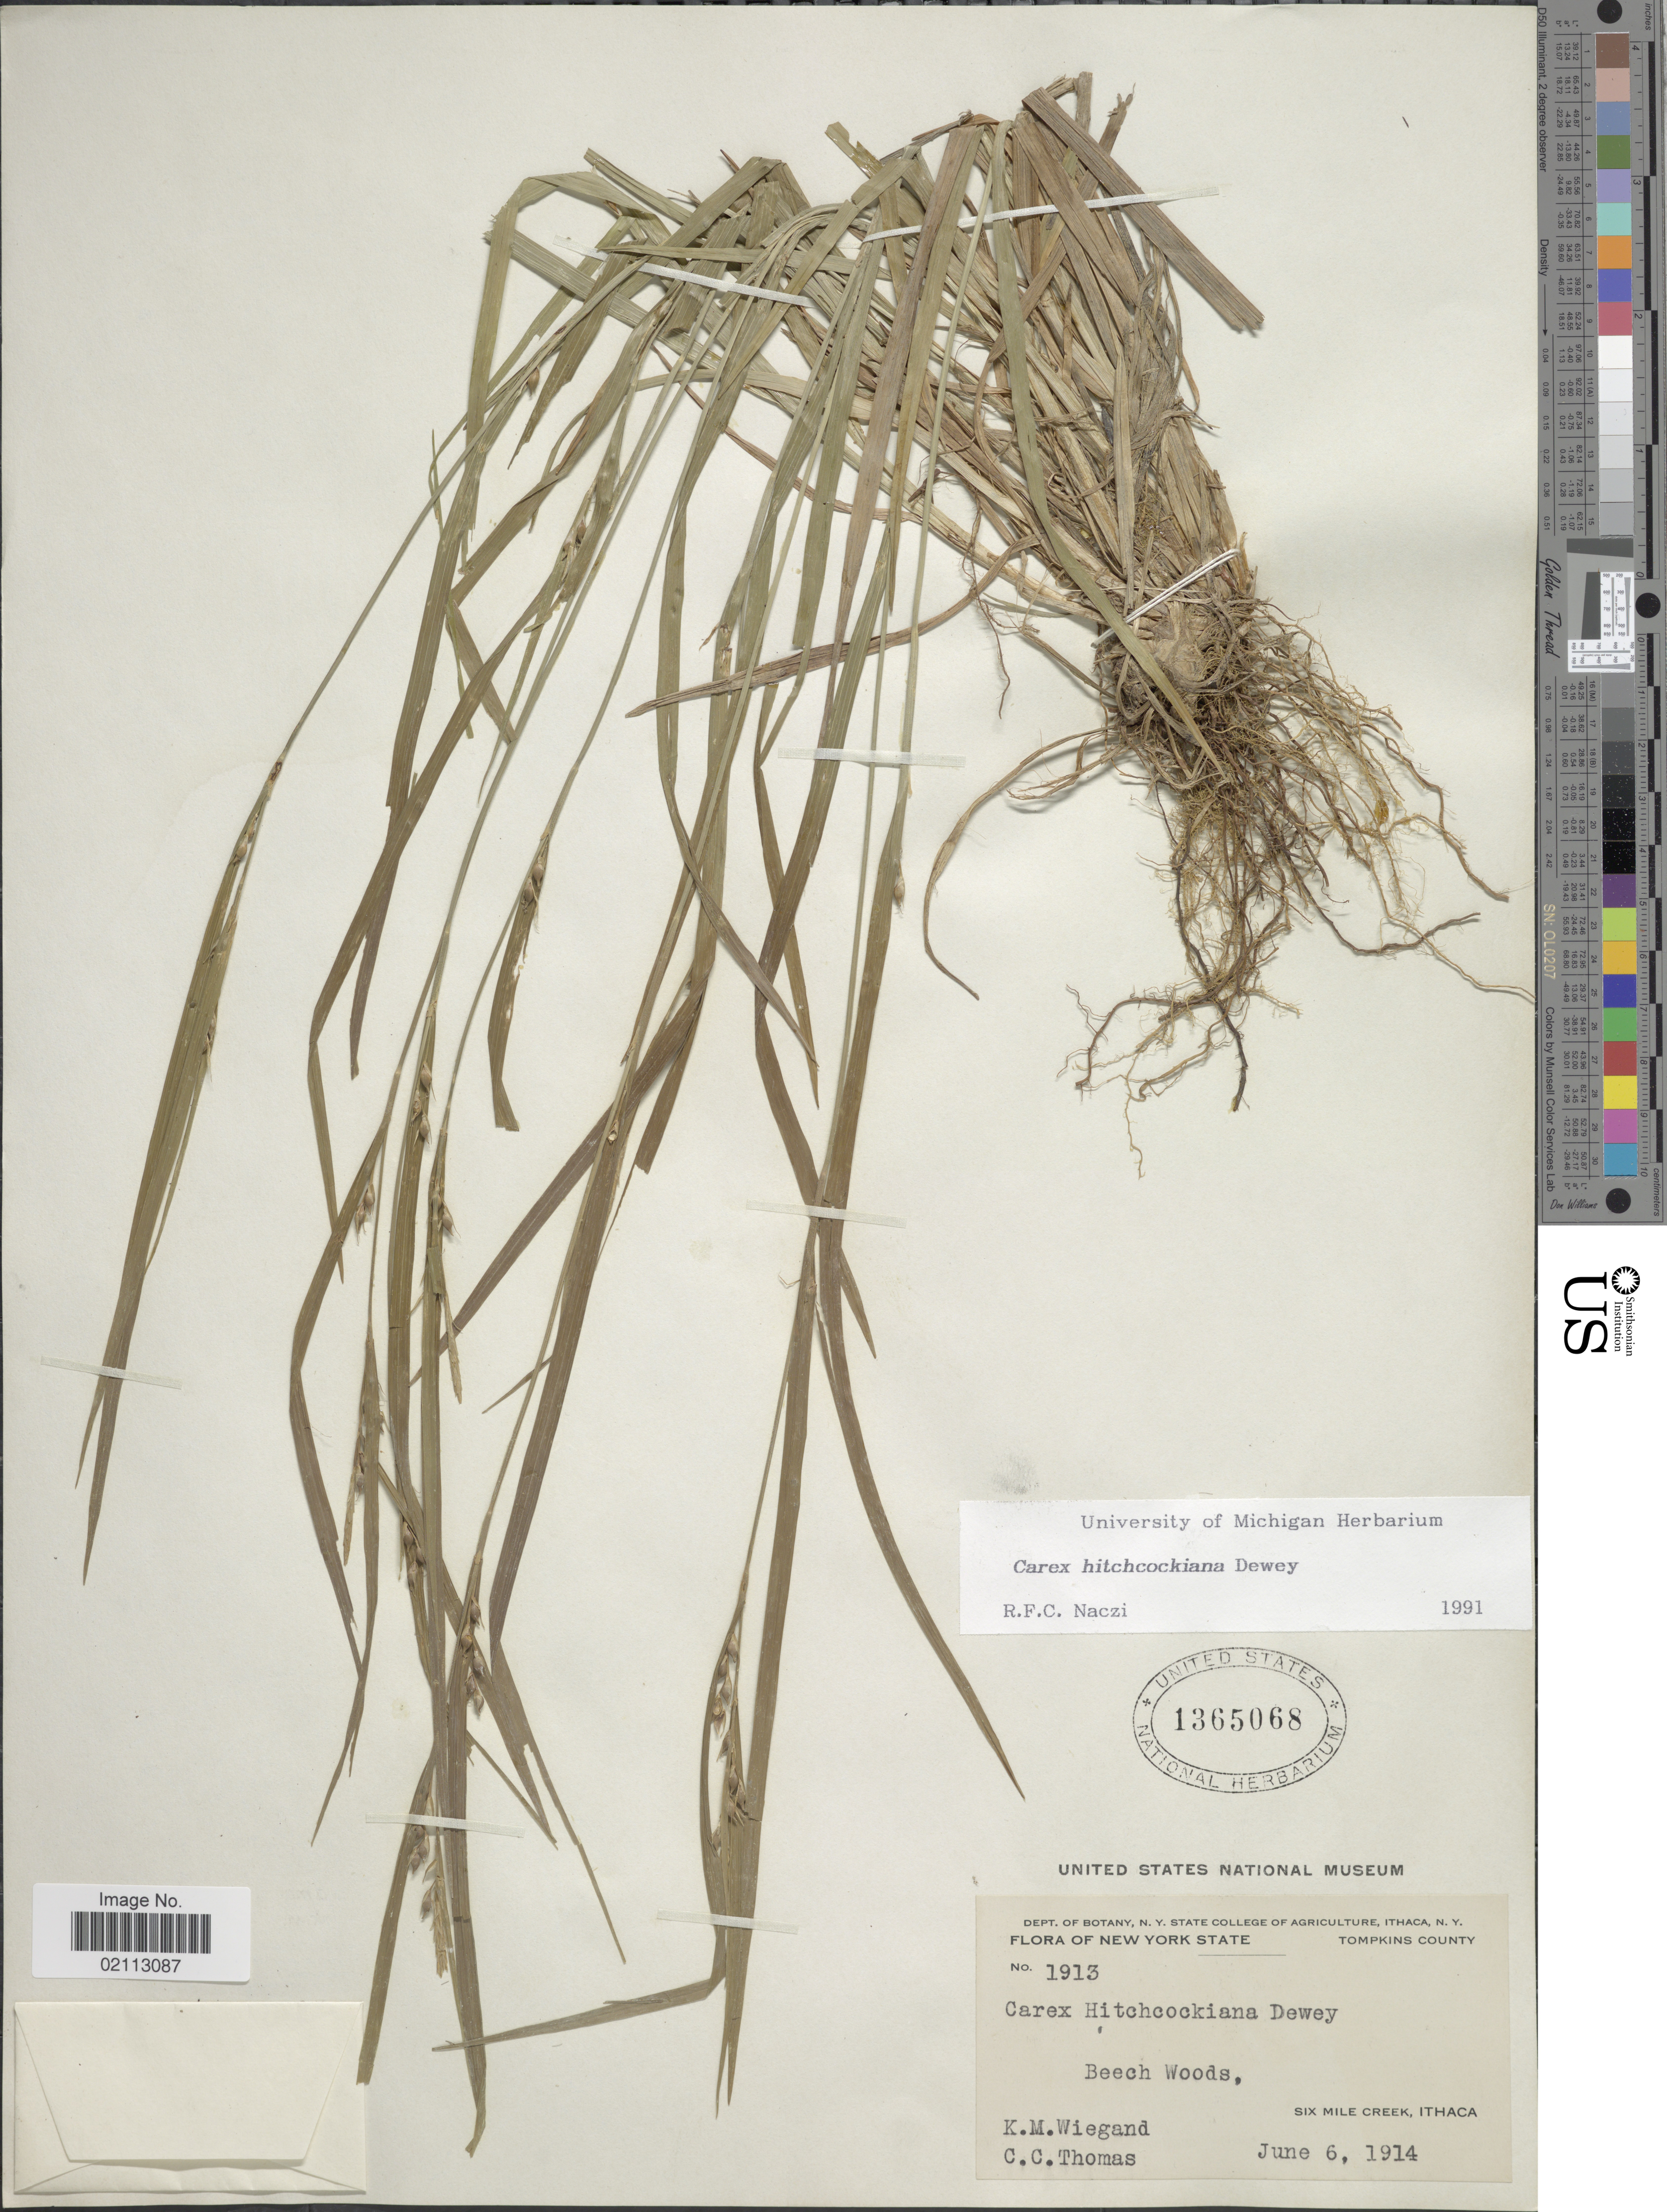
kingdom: Plantae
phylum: Tracheophyta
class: Liliopsida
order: Poales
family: Cyperaceae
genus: Carex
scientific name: Carex hitchcockiana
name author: Dewey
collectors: K. M. Wiegand & C. Thomas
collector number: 1913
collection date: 1914-06-06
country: United States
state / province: New York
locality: Tompkins County. Beech Woods, Six Mile Creek, Ithaca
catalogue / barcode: US 1365068